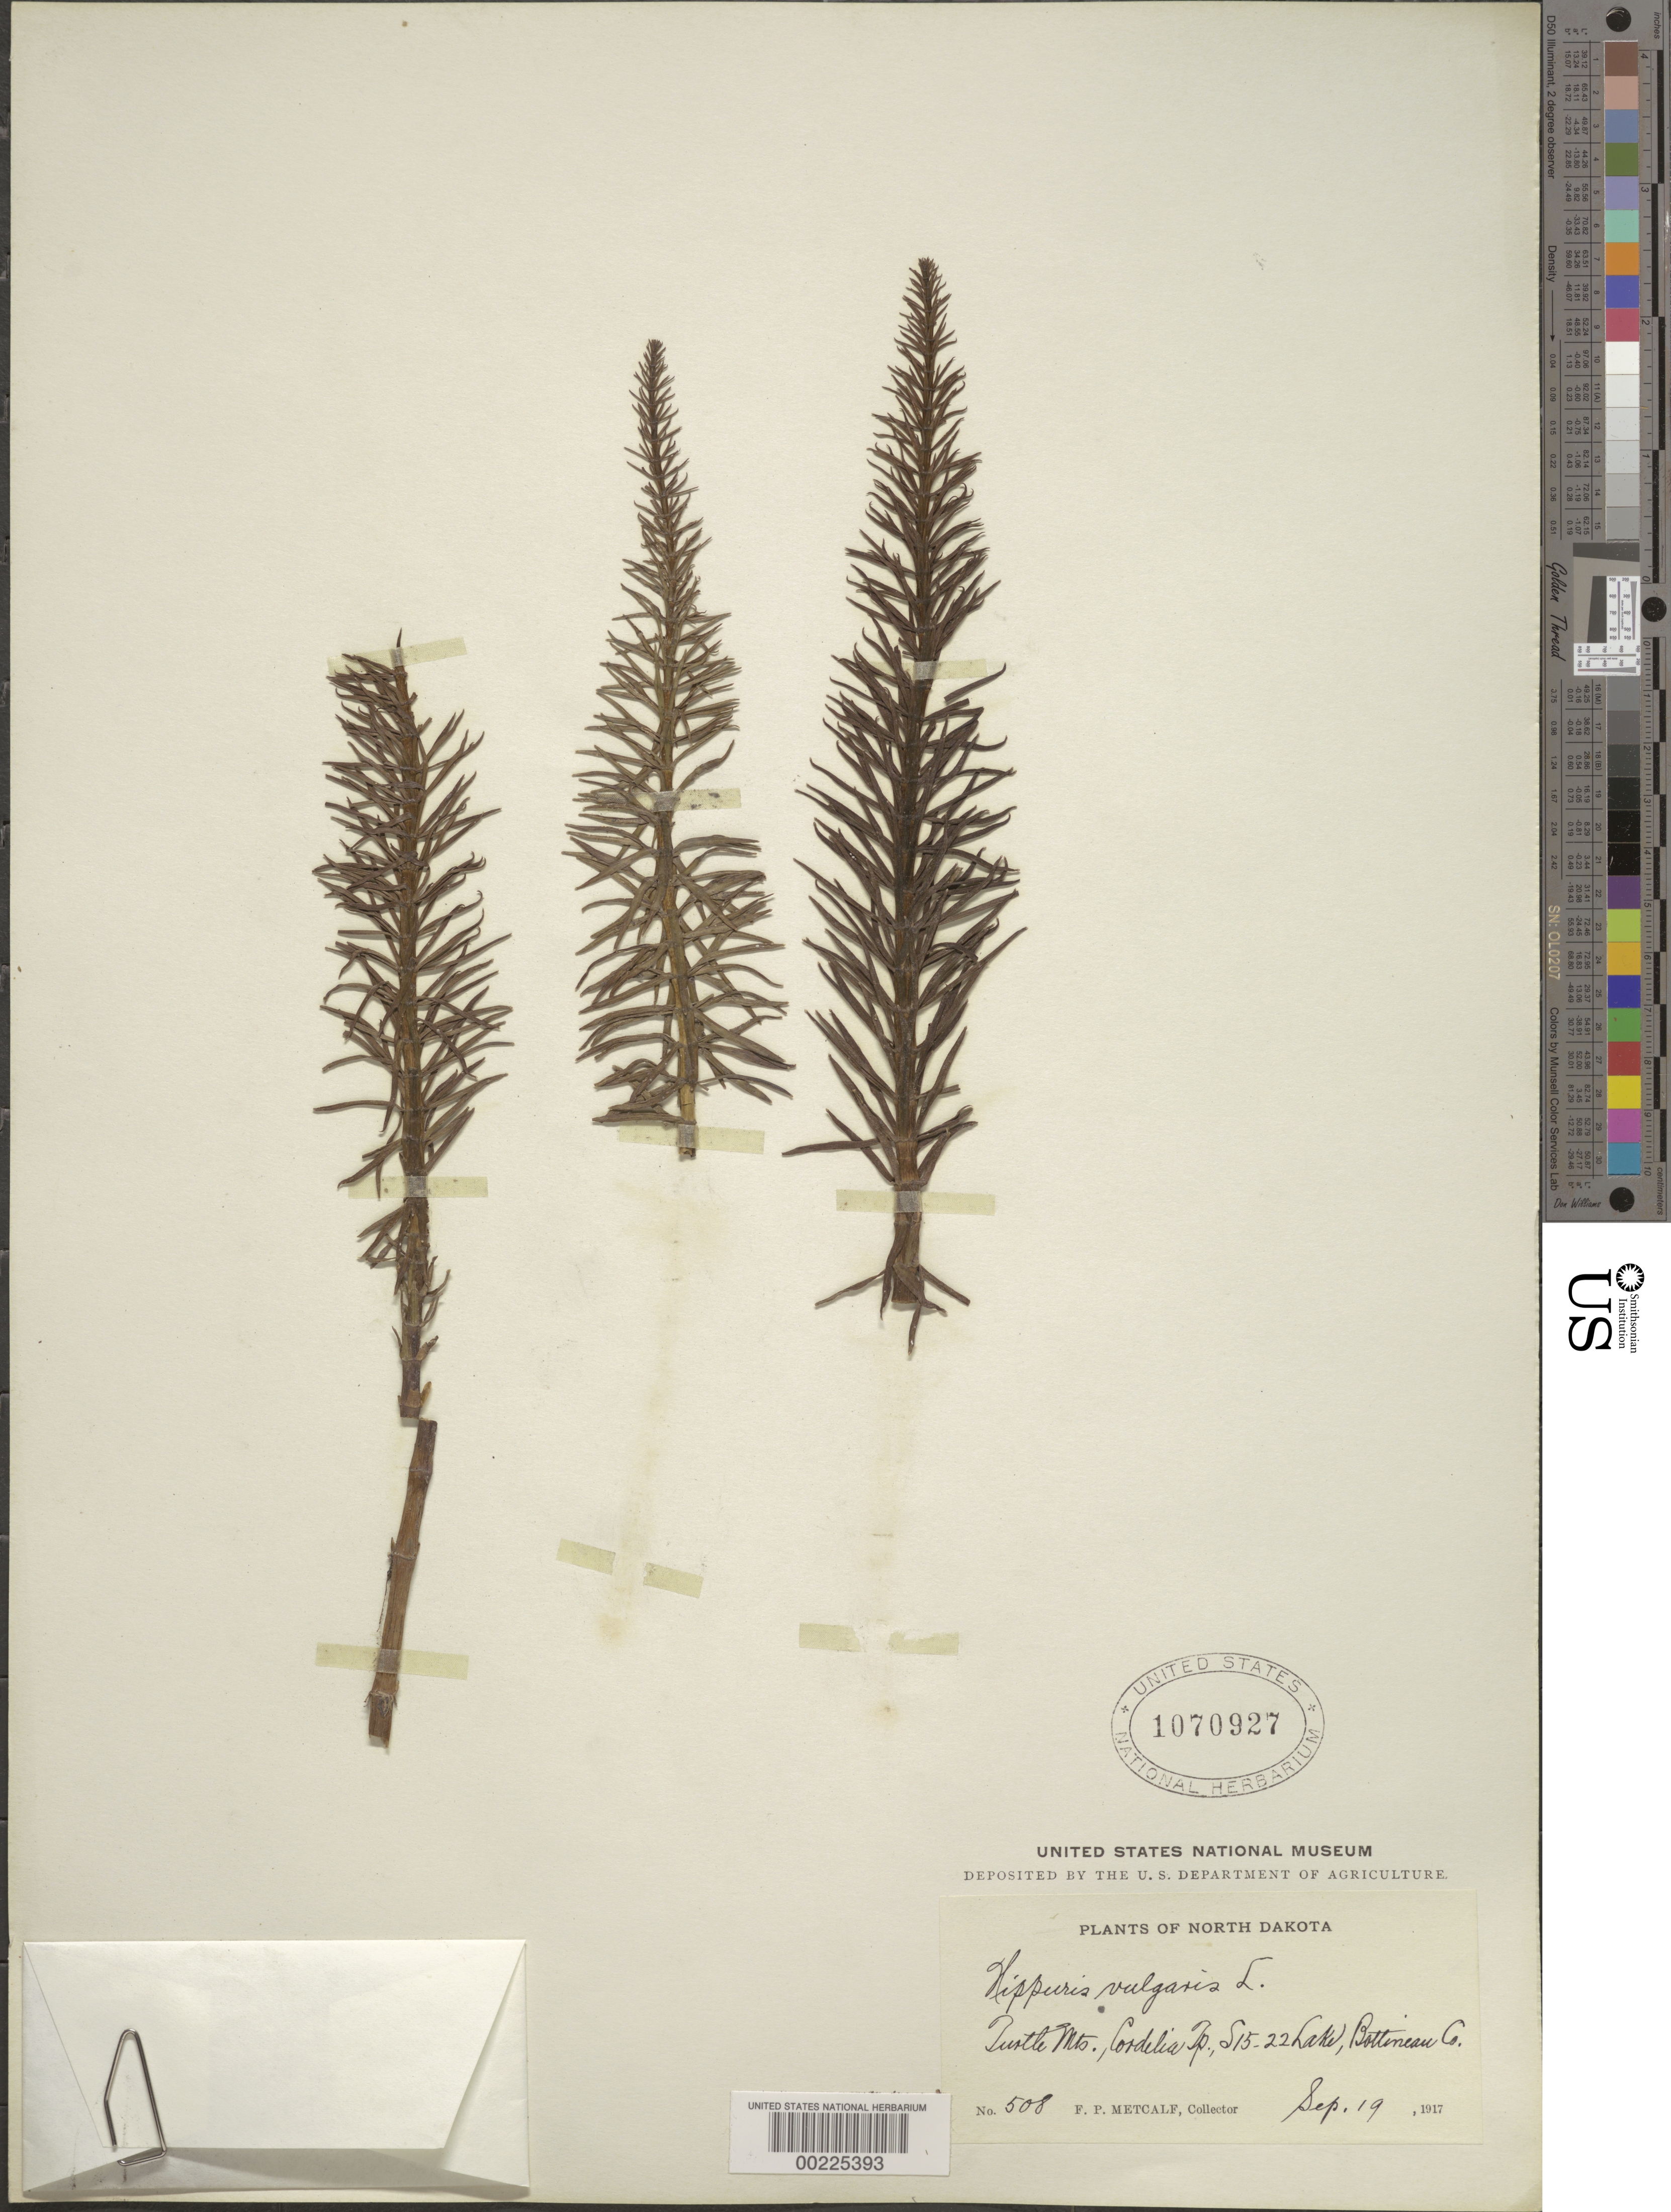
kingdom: Plantae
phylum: Tracheophyta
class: Magnoliopsida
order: Lamiales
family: Plantaginaceae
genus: Hippuris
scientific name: Hippuris tetraphylla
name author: L. f.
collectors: F. P. Metcalf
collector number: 508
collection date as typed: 19 Sep 1917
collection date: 1917-09-19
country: United States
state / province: North Dakota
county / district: Bottineau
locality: Turtle mts., cordelia twp., s 15-22, lake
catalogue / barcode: US 1070927